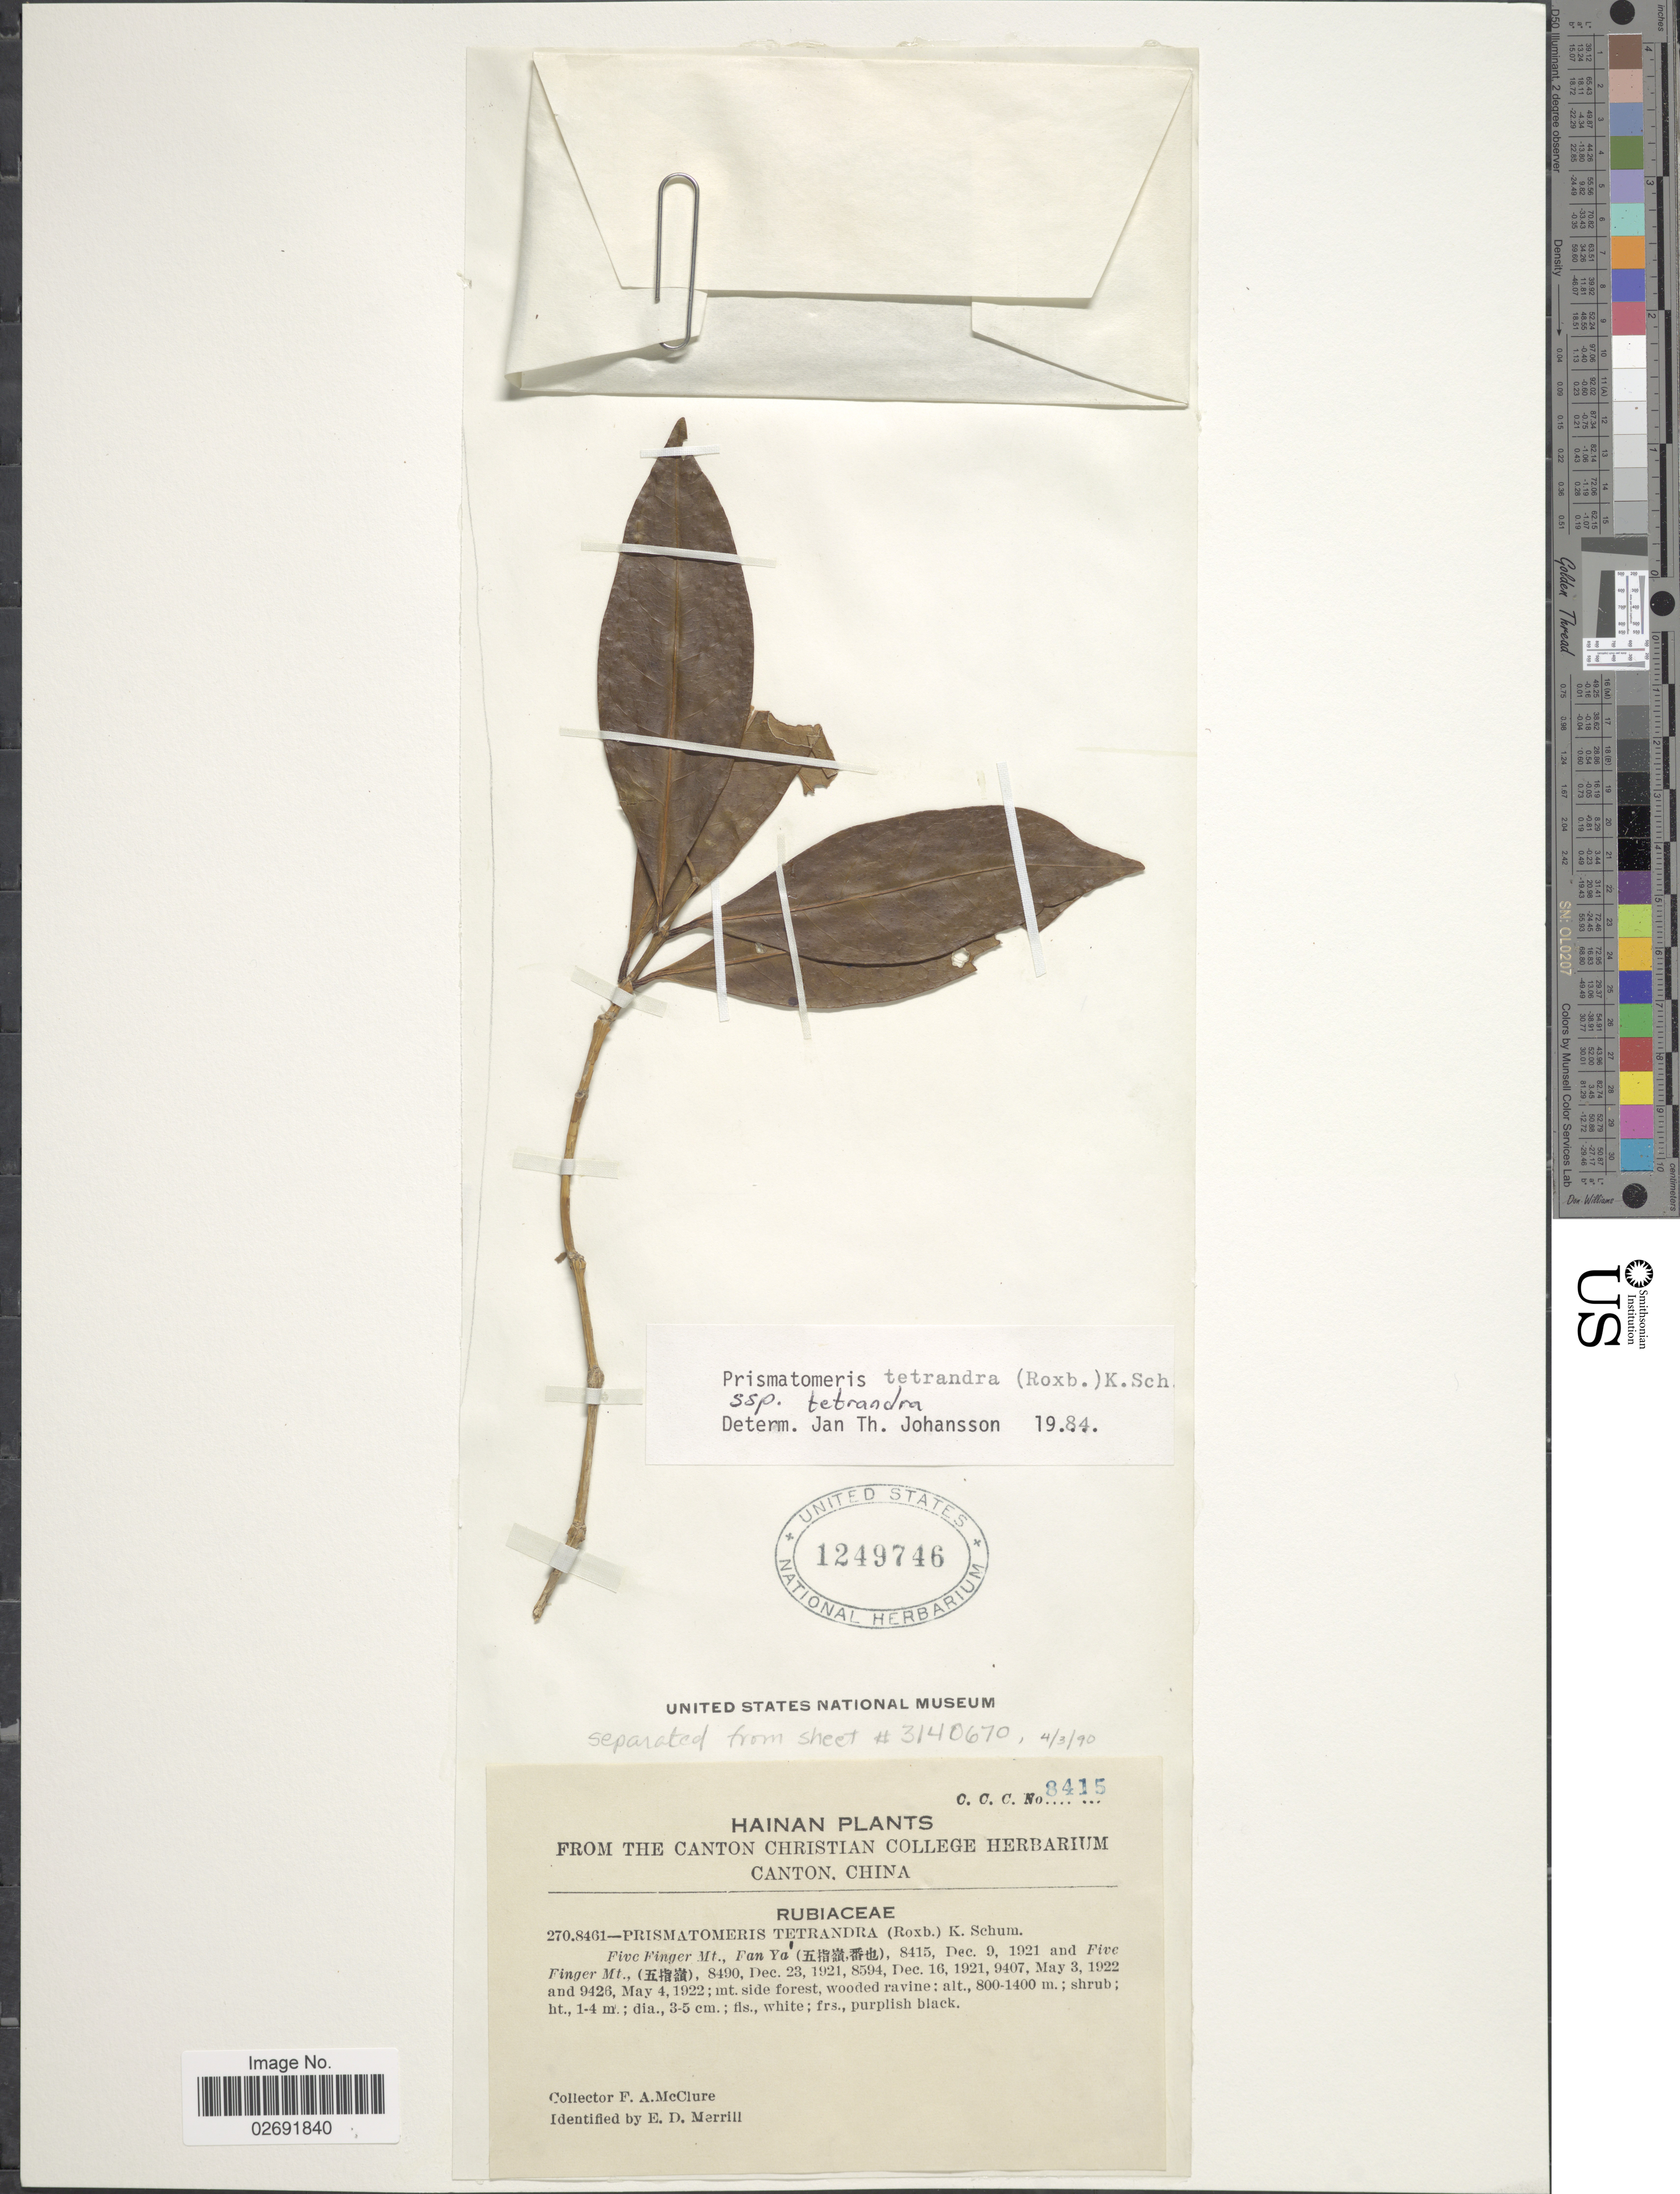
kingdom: Plantae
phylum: Tracheophyta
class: Magnoliopsida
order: Gentianales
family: Rubiaceae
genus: Prismatomeris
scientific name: Prismatomeris tetrandra subsp. tetrandra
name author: (Roxb.) K. Schum.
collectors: F. A. McClure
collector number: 8415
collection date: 1921-12-09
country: China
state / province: Hainan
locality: Five Finger Mt., Fan Ya (X)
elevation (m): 800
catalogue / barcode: US 1249746